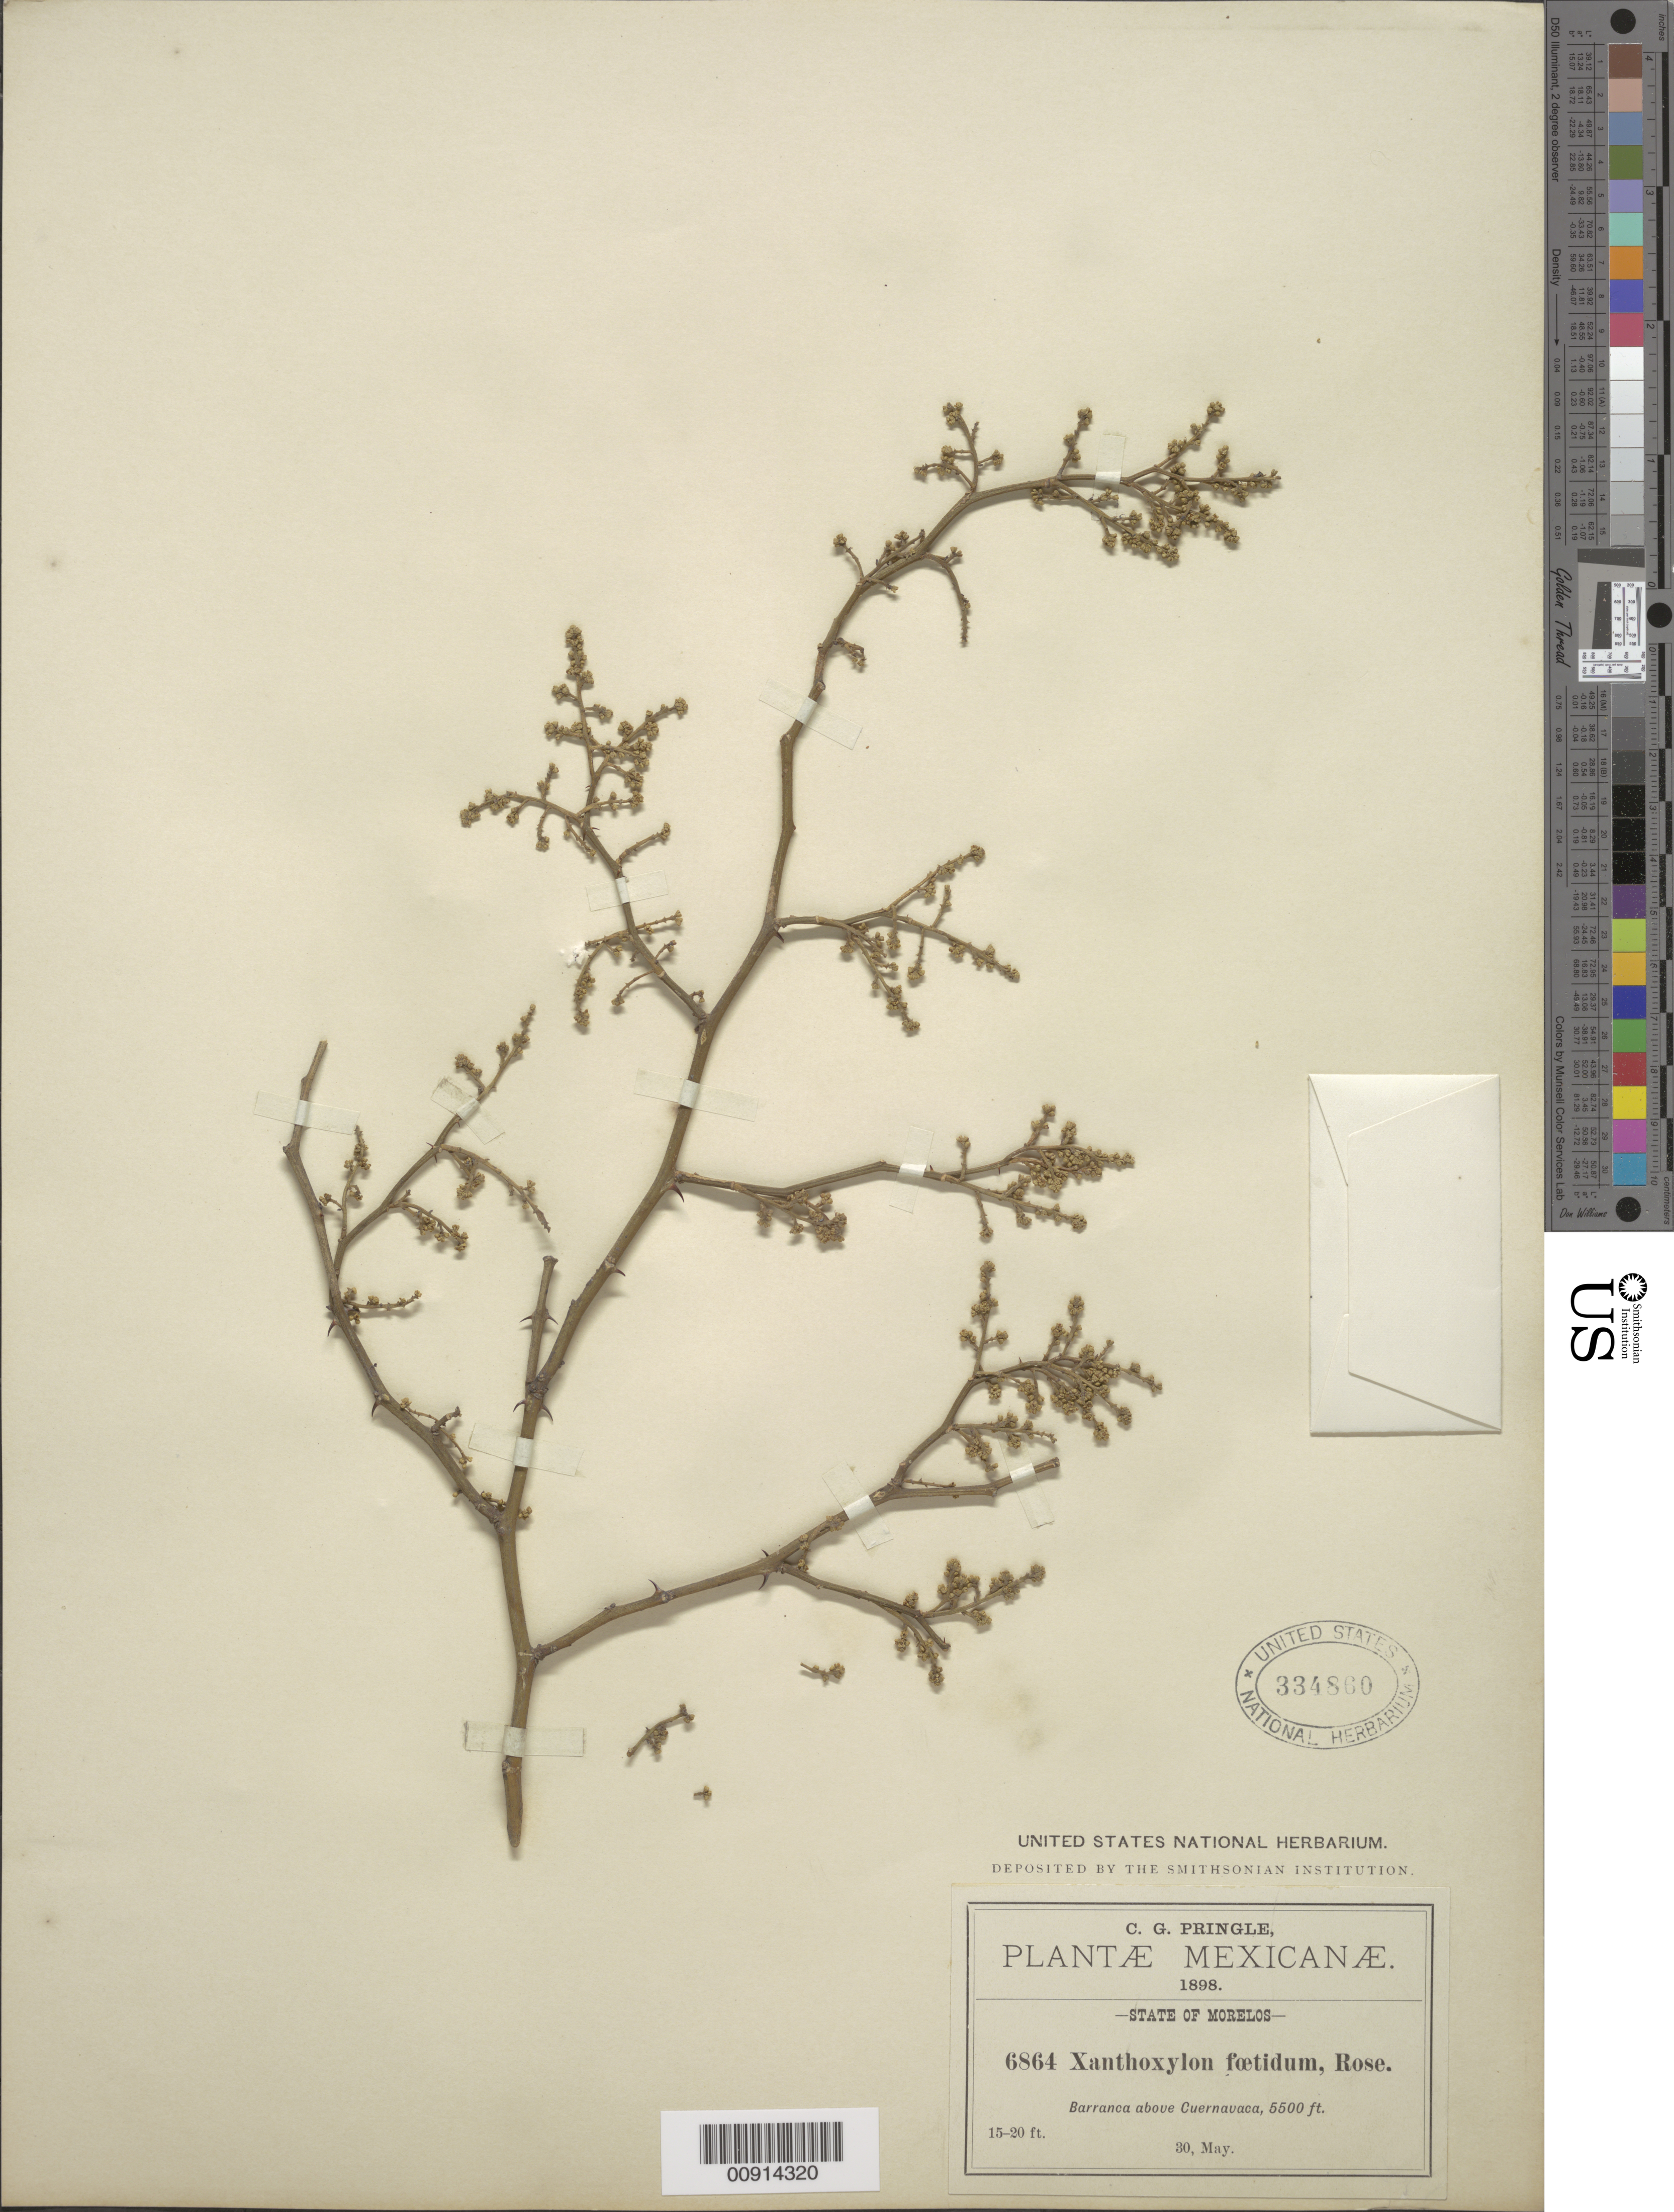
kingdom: Plantae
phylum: Tracheophyta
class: Magnoliopsida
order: Sapindales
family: Rutaceae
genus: Zanthoxylum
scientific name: Zanthoxylum limoncello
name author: Planch. & Oerst.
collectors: C. G. Pringle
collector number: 6864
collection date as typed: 30 May 1898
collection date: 1898-05-30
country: Mexico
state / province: Morelos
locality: Barranca above Cuernavaca, State of Morelos.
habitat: Barranca.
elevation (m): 1676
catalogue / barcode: US 334860